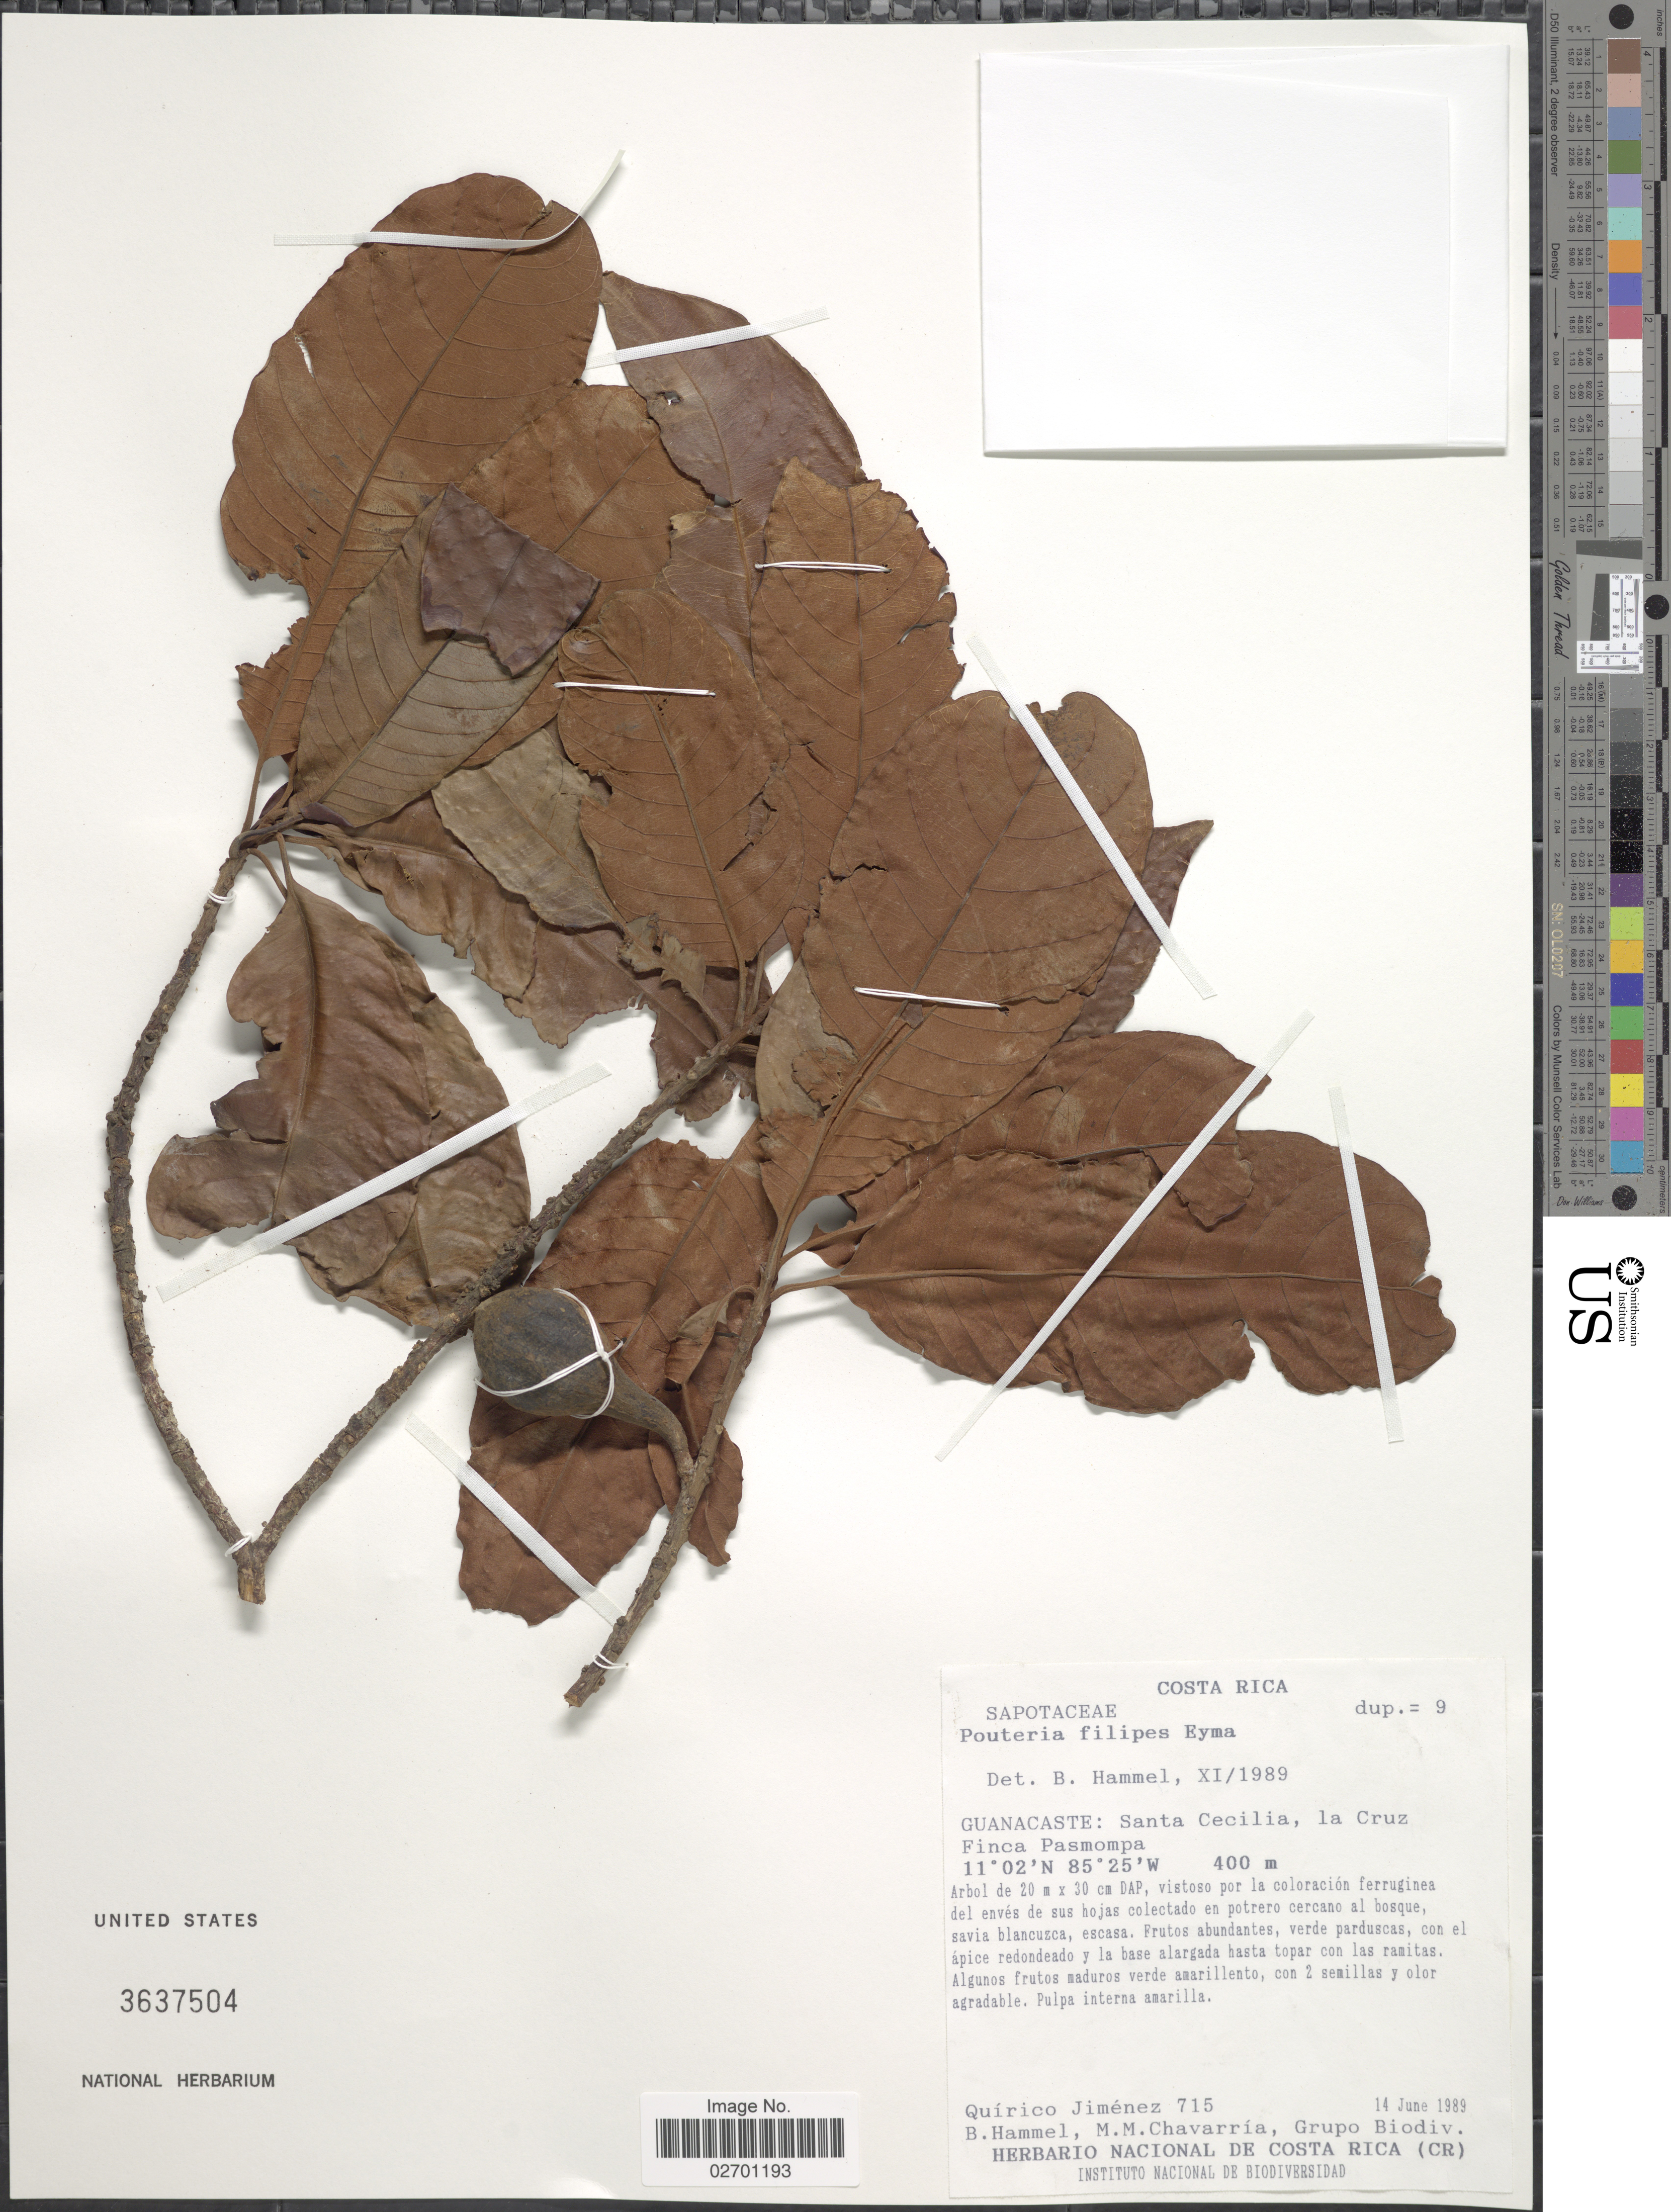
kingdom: Plantae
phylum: Tracheophyta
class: Magnoliopsida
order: Ericales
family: Sapotaceae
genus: Pouteria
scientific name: Pouteria filipes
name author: Eyma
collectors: Q. Jiménez Madrigal, B. Hammel & M. Chavarría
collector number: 715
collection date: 1989-06-14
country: Costa Rica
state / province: Guanacaste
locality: Santa Cecilia, la Cruz Finca Pasmompa.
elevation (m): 400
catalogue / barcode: US 3637504